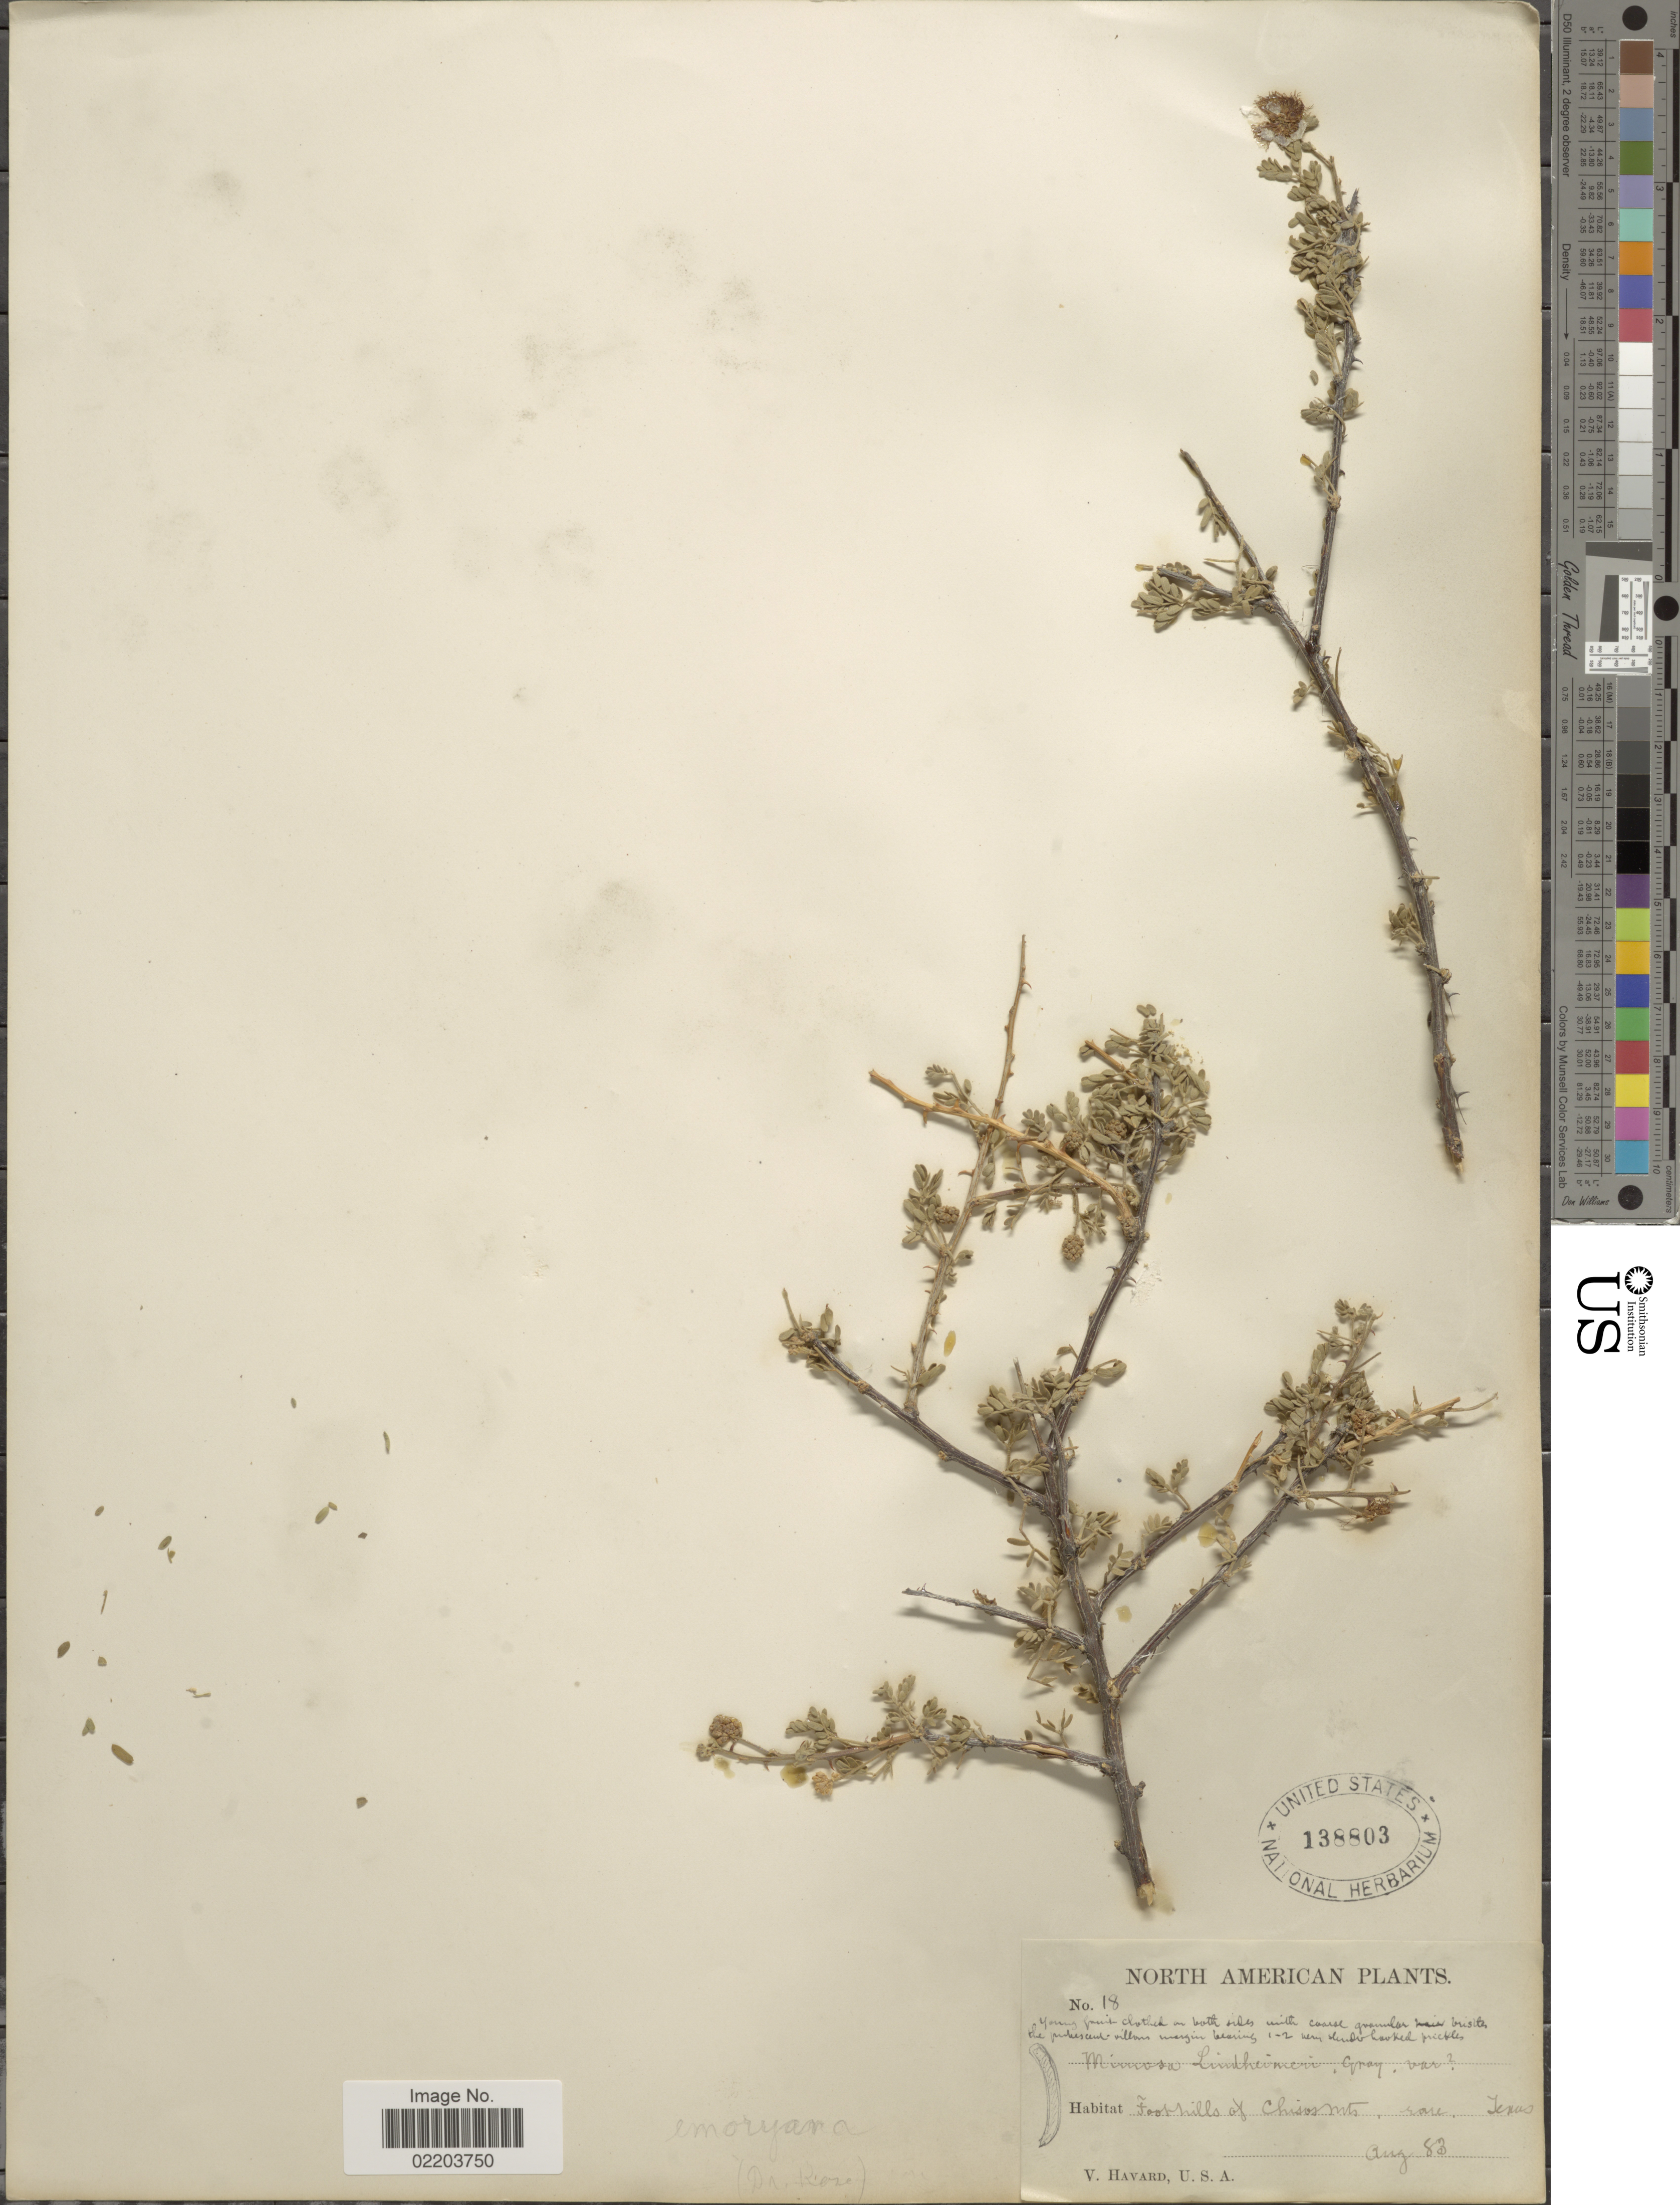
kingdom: Plantae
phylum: Tracheophyta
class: Magnoliopsida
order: Fabales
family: Fabaceae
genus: Mimosa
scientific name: Mimosa emoryana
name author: Benth.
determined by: Strong, Mark T., (BOT), Smithsonian Institution - National Museum of Natural History (UNITED STATES)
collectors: V. Havard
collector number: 18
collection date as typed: Transcribed d/m/y: /8/83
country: United States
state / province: Texas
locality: Foothills of Chisos Mts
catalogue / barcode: US 138803